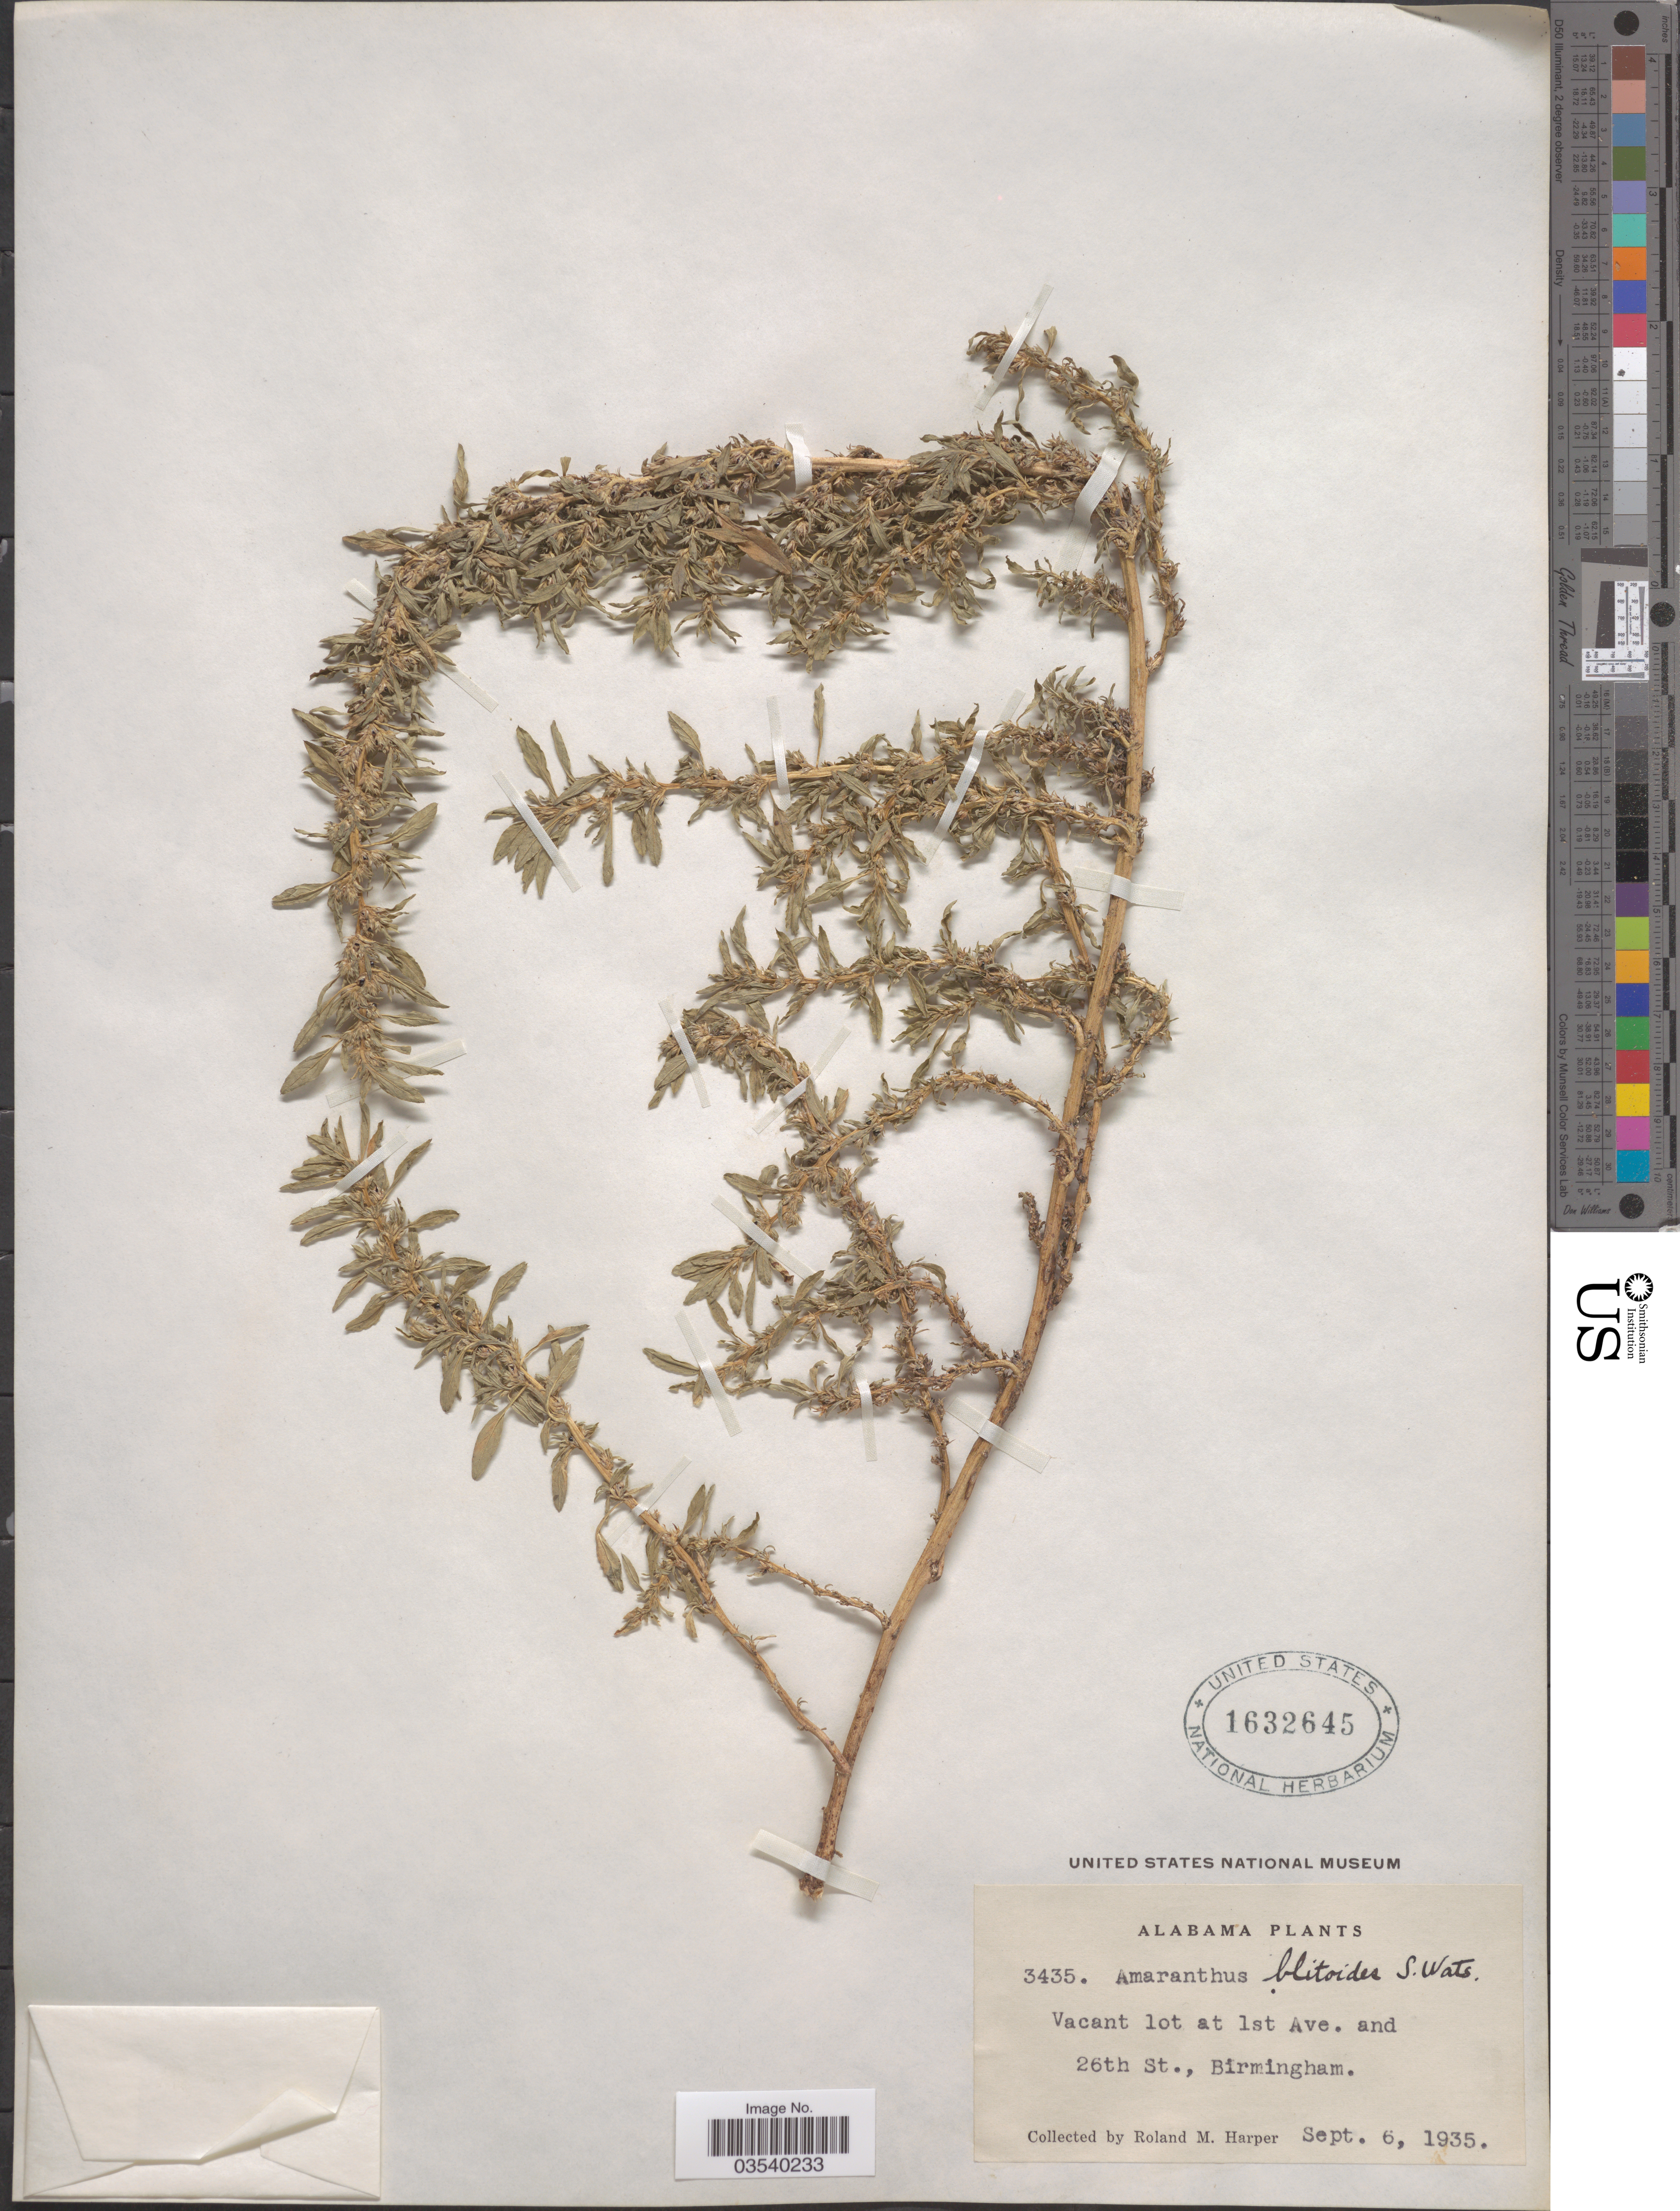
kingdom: Plantae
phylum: Tracheophyta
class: Magnoliopsida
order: Caryophyllales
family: Amaranthaceae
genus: Amaranthus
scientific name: Amaranthus blitoides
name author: S. Watson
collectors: R. M. Harper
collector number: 3435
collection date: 1935-09-06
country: United States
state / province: Alabama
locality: Vacant lot at 1st Ave. and 26th St., Birmingham.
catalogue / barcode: US 1632645